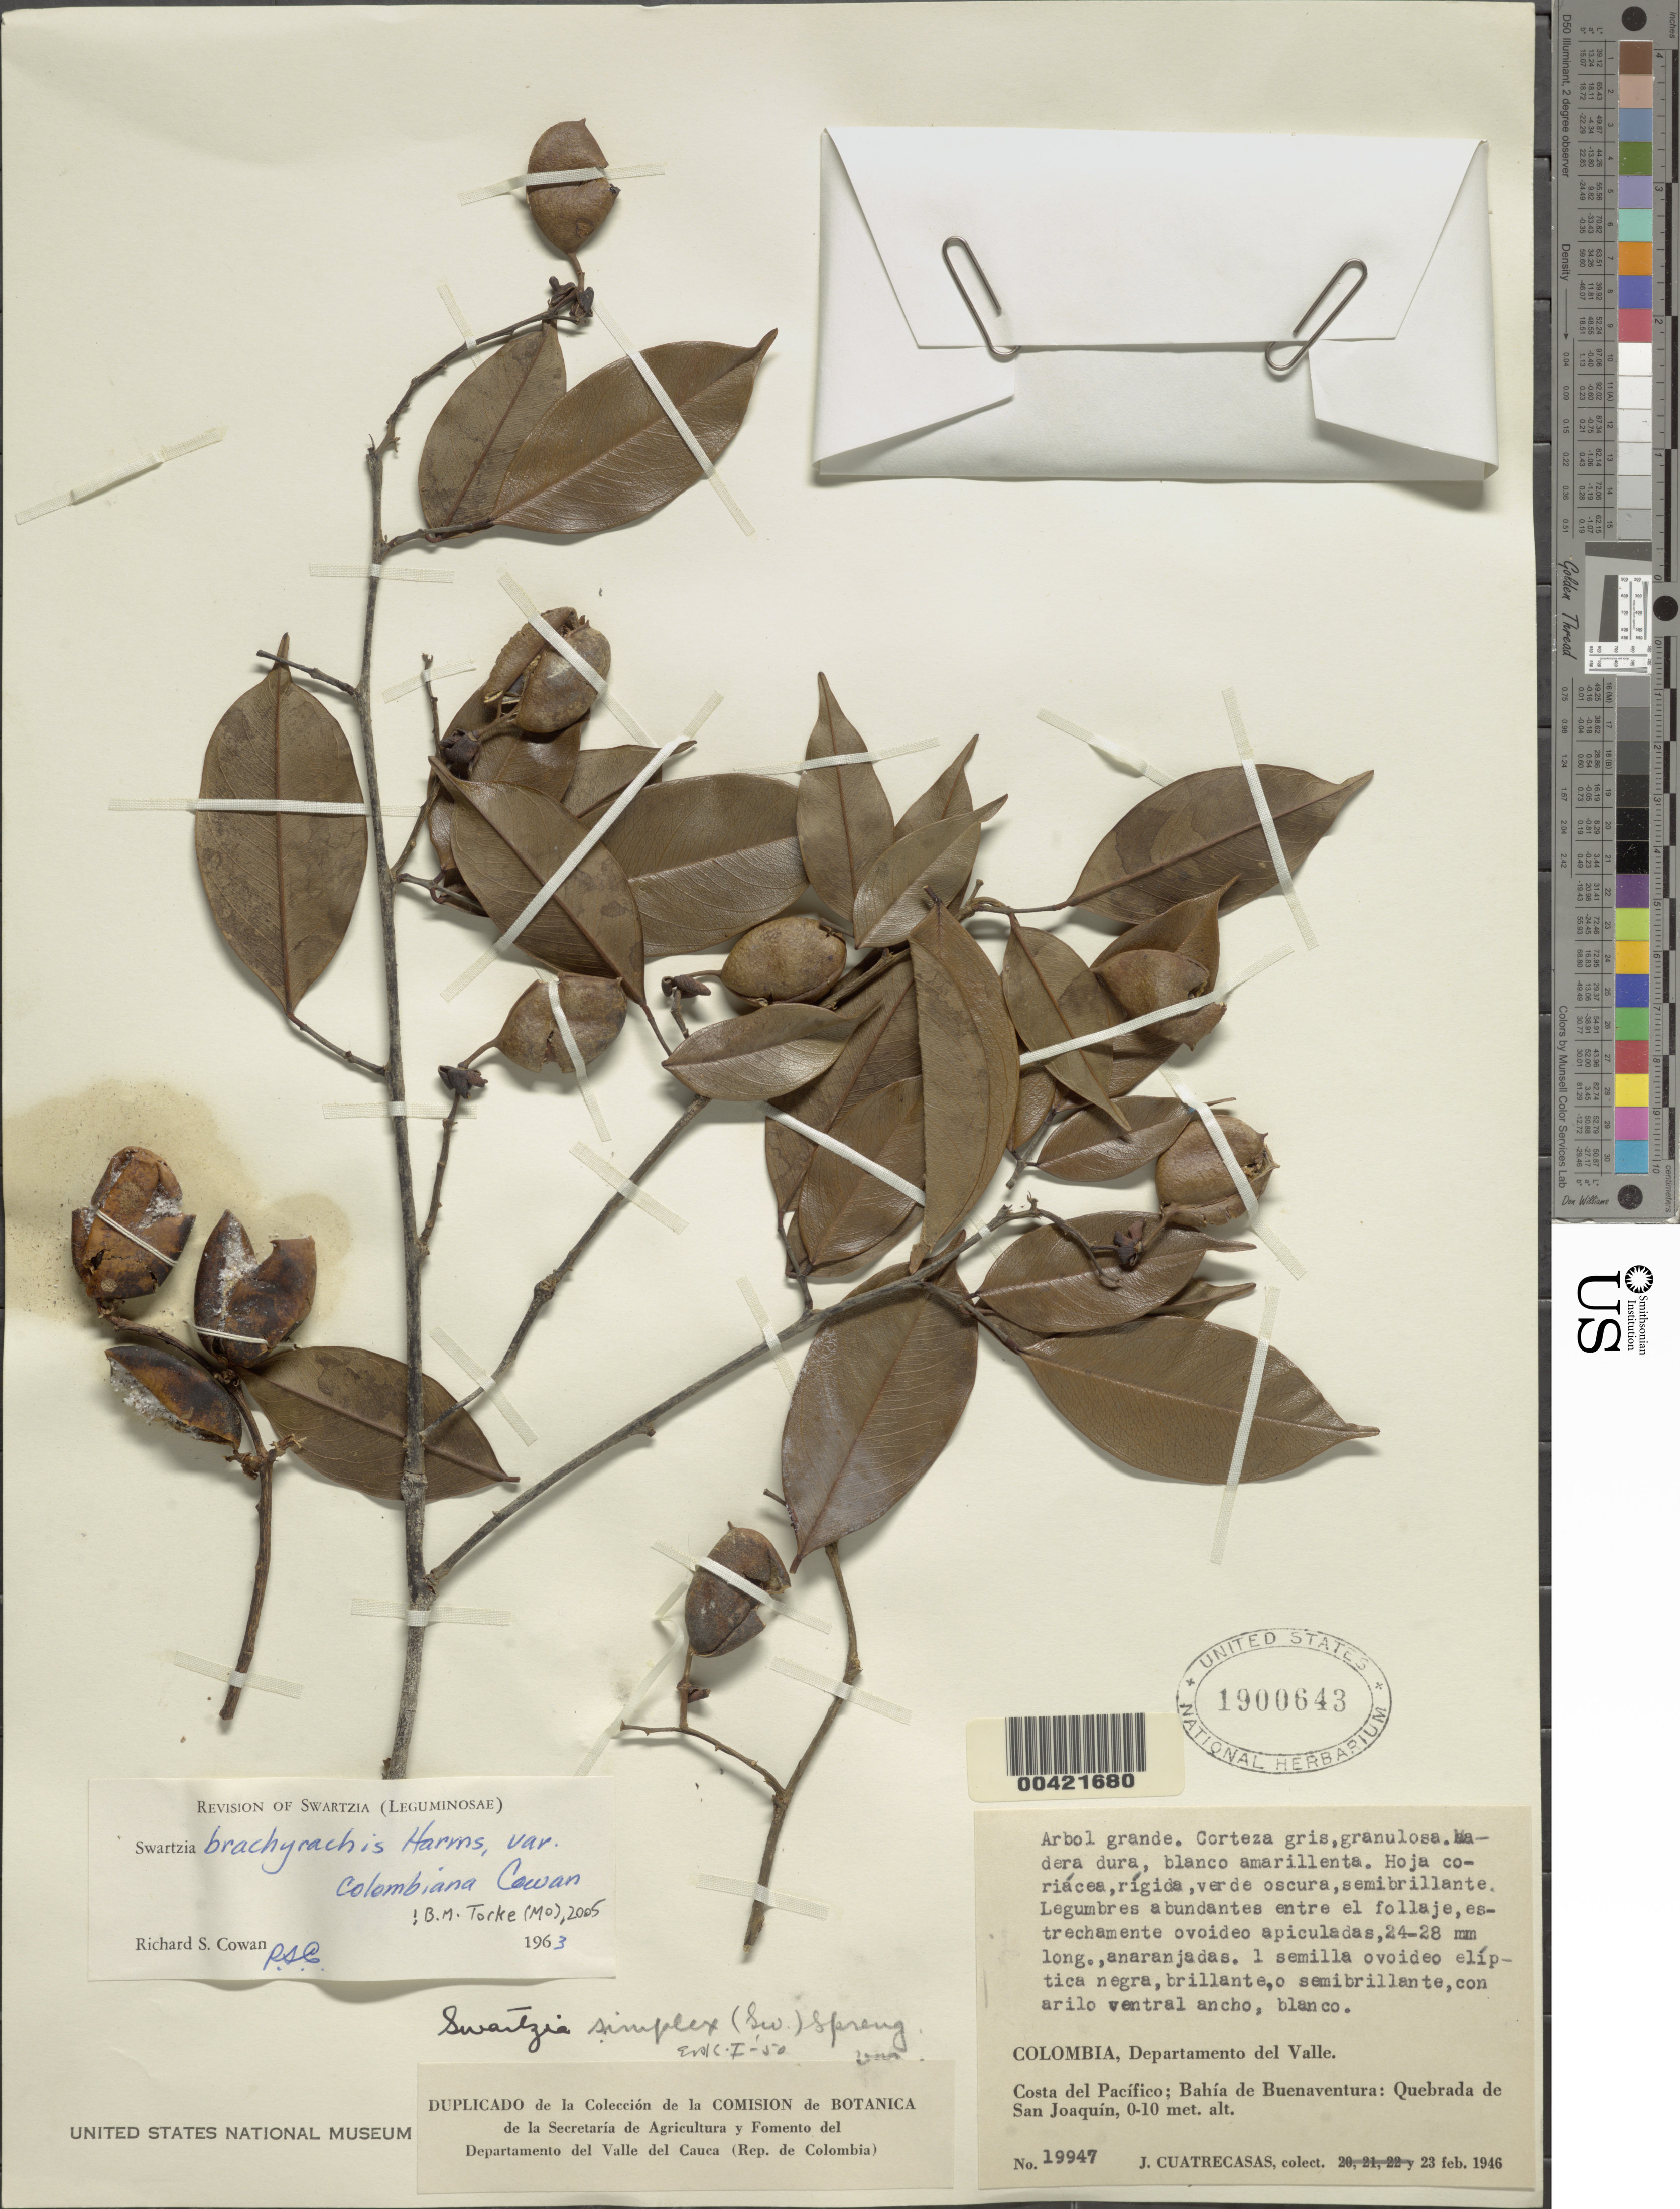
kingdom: Plantae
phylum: Tracheophyta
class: Magnoliopsida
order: Fabales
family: Fabaceae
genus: Swartzia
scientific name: Swartzia brachyrachis var. colombiana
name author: R.S. Cowan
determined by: Cowan, R. S.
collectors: J. Cuatrecasas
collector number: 19947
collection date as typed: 23 Feb 1946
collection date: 1946-02-23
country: Colombia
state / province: Valle del Cauca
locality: San Joaquin, Quebrada de; Costa del Pacifico; Bahia de Buena Ventura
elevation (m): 0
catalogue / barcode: US 1900643